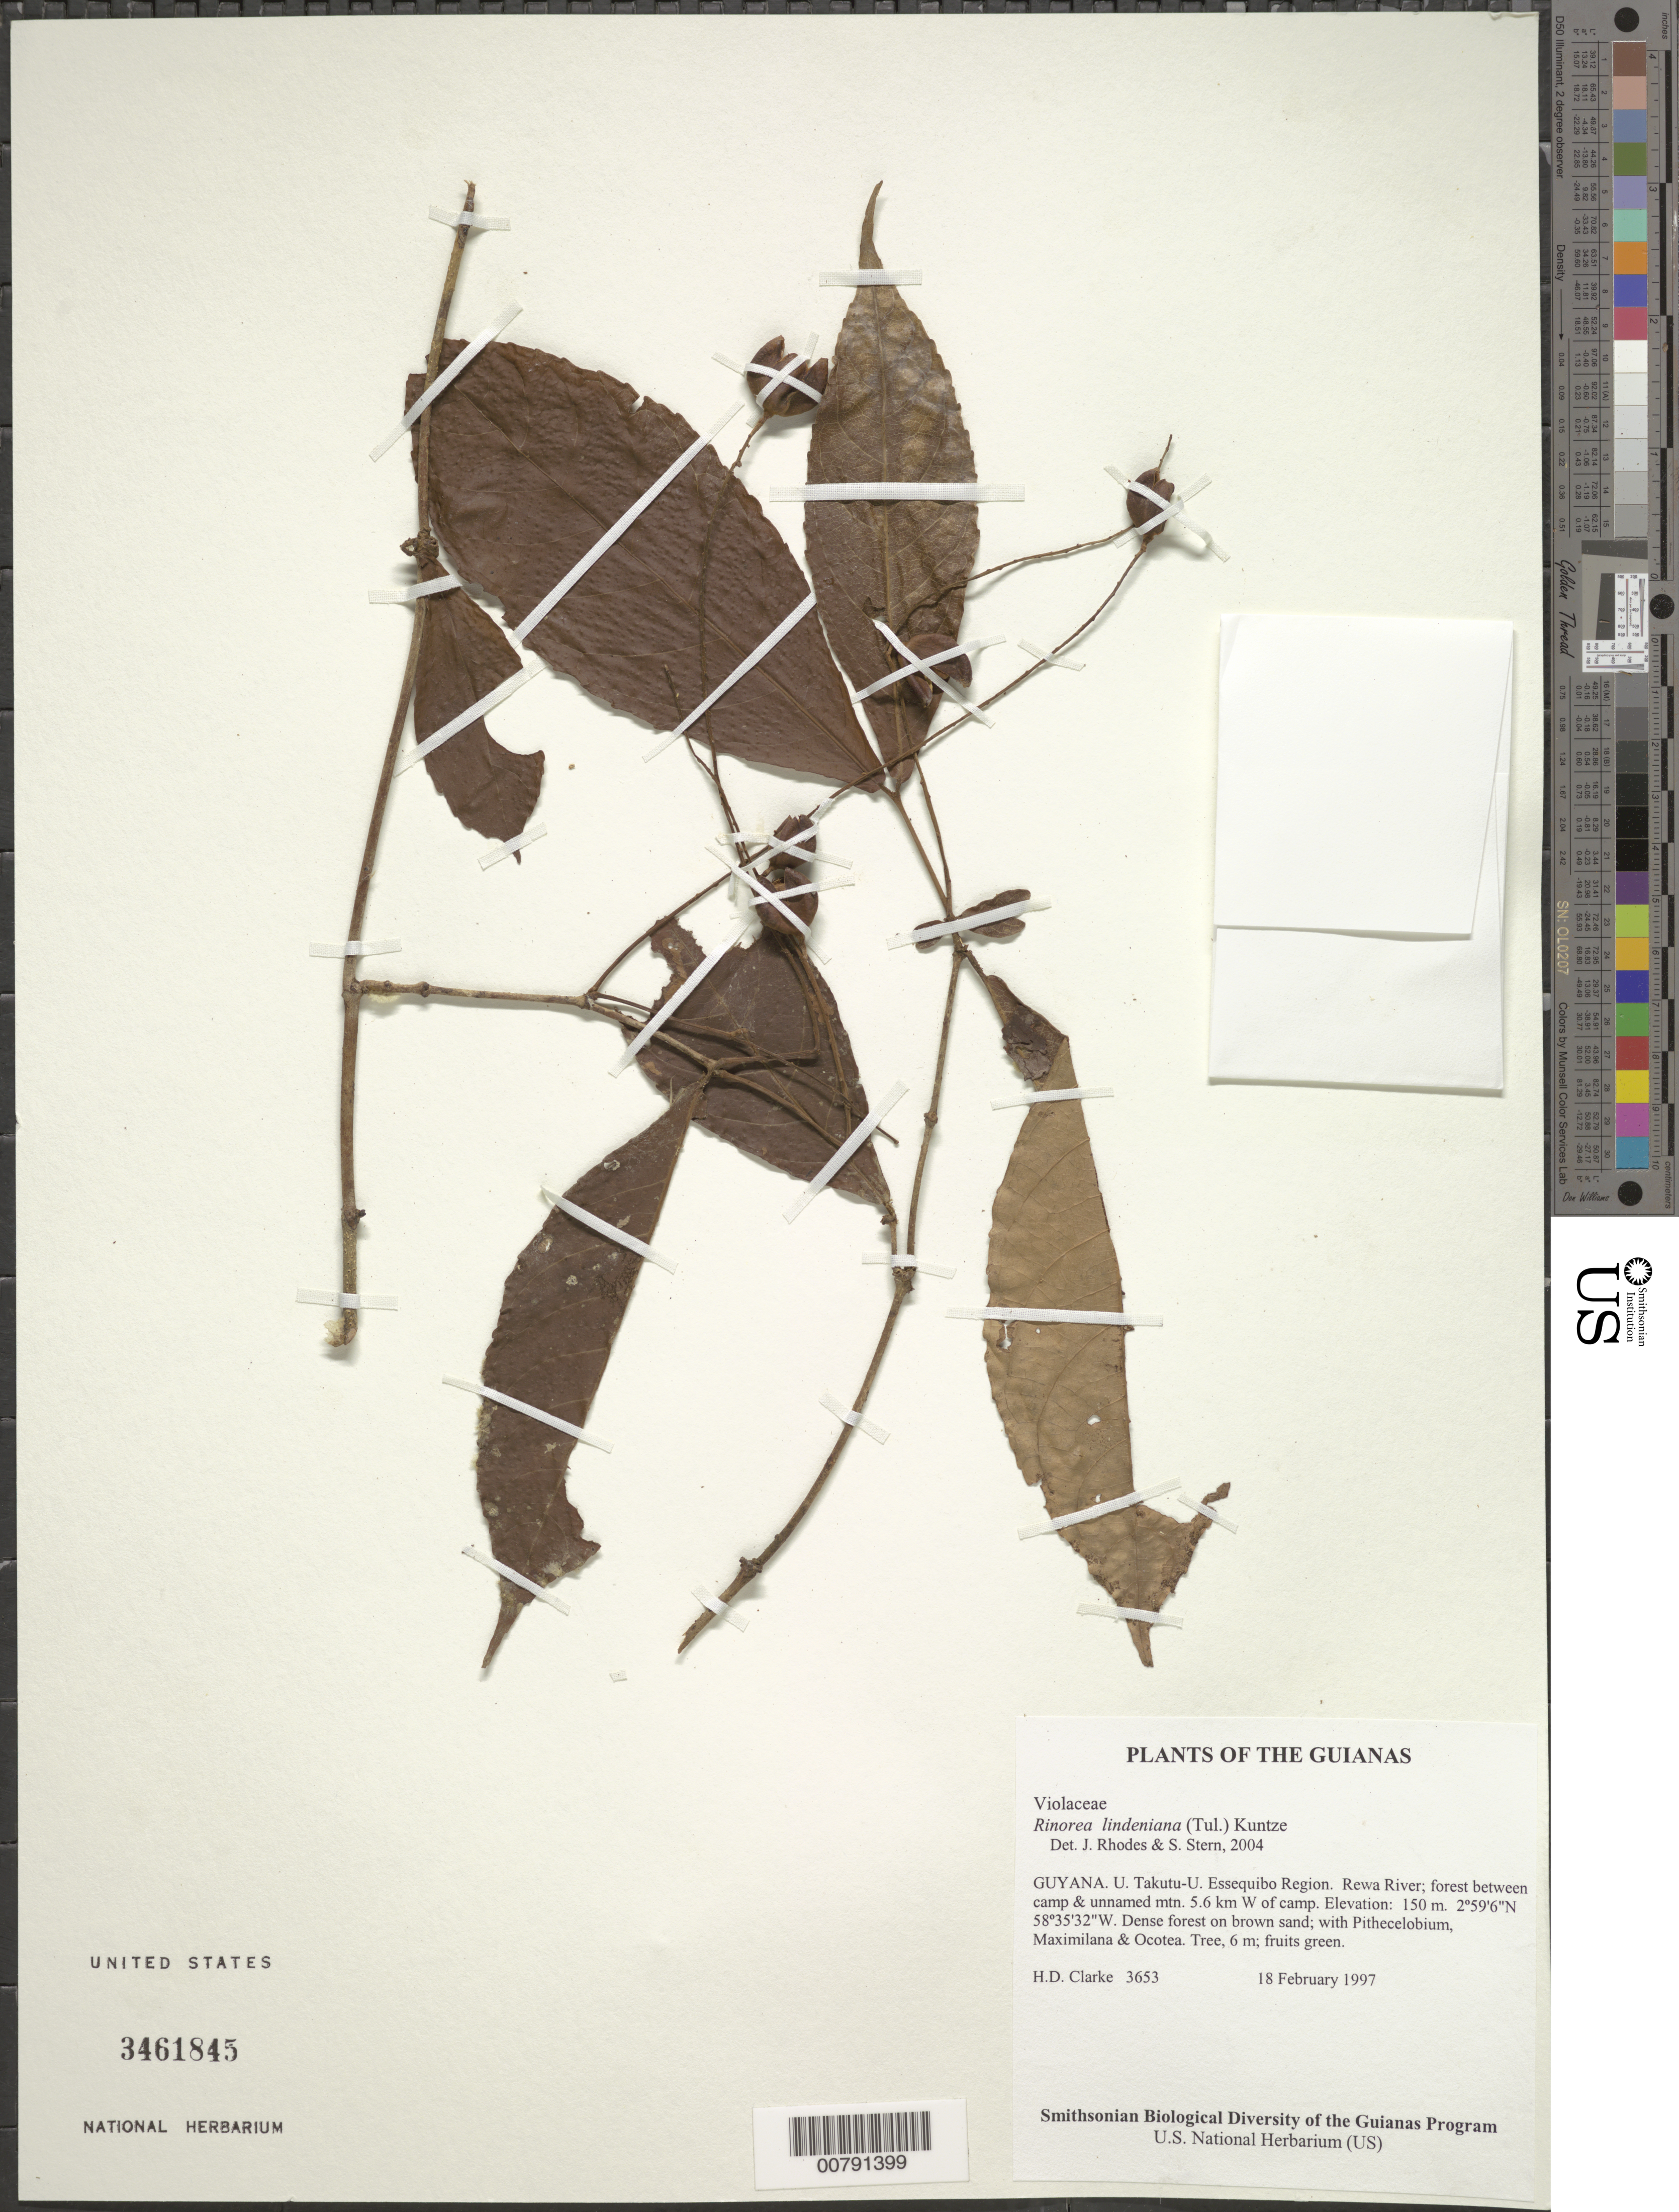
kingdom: Plantae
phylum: Tracheophyta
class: Magnoliopsida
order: Malpighiales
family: Violaceae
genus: Rinorea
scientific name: Rinorea lindeniana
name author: (Tul.) Kuntze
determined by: Rhodes, J.; Stern, S. R.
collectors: H. D. Clarke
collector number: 3653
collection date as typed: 18 February 1997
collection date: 1997-02-18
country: Guyana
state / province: U. Takutu-U. Essequibo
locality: Rewa River; forest between camp & unnamed mtn. 5.6 km W of camp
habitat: Dense forest on brown sand; with Pithecelobium, Maximilana & Ocotea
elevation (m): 150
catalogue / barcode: US 3461845